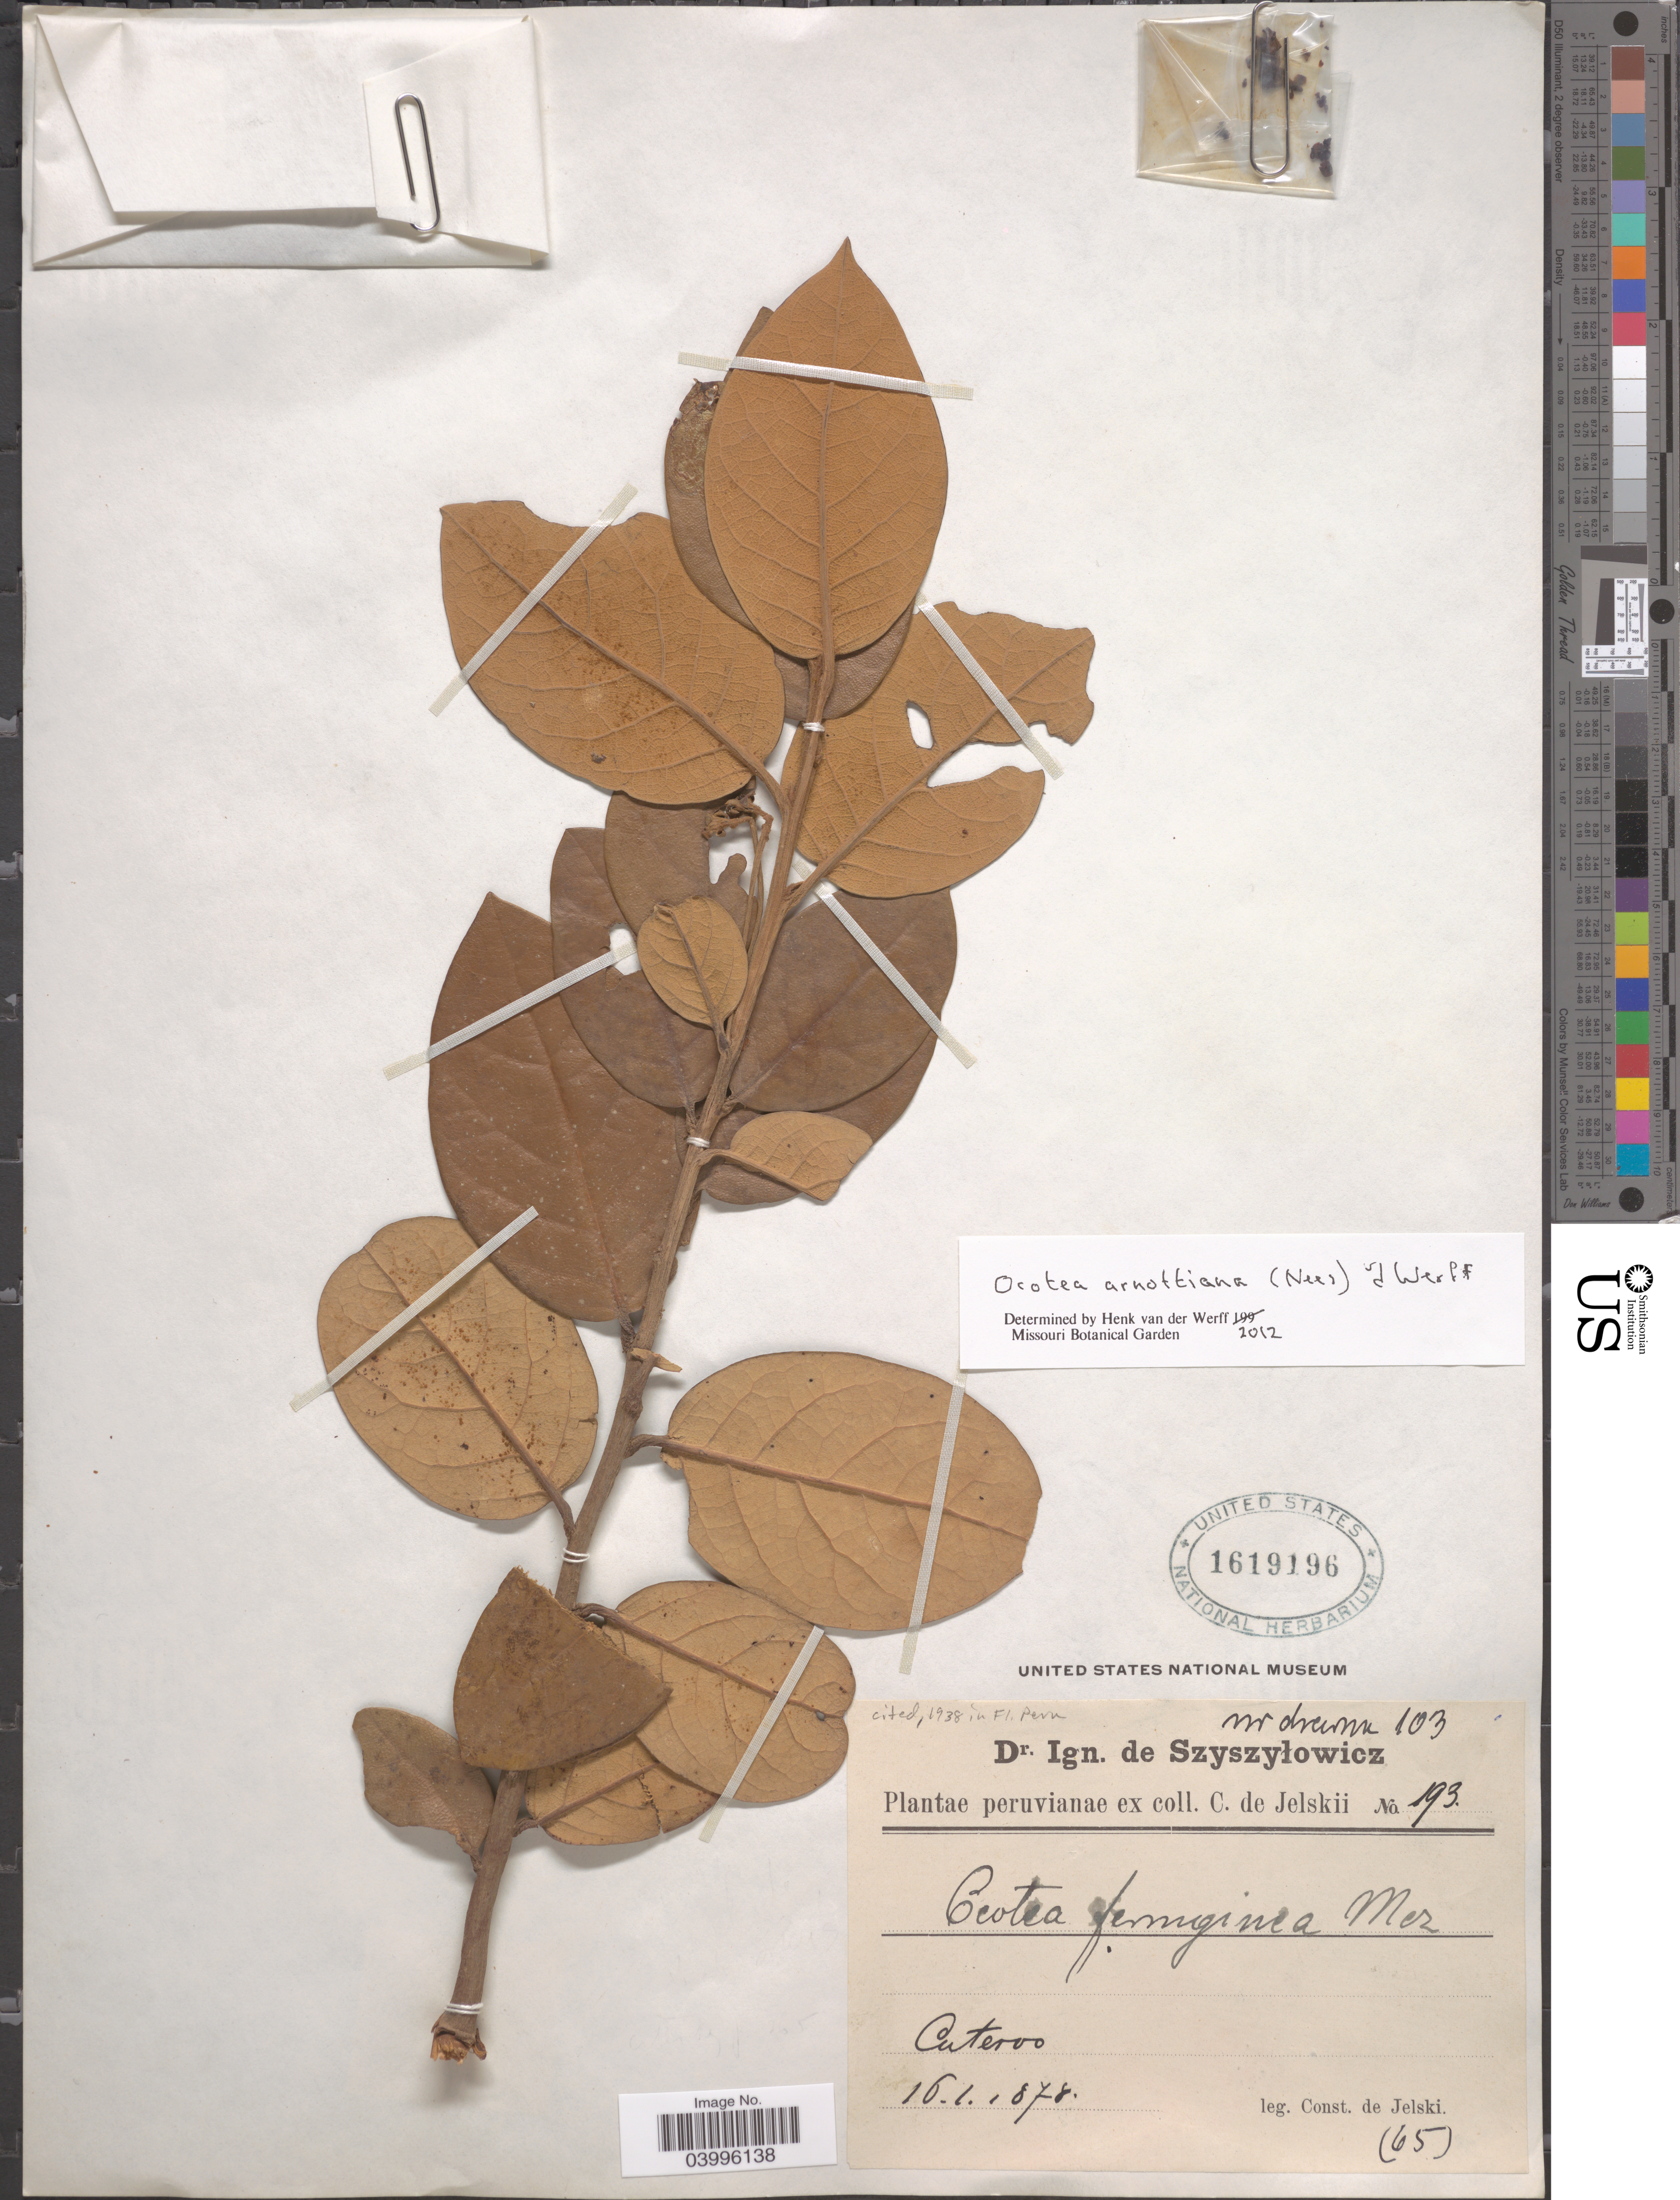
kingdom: Plantae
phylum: Tracheophyta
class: Magnoliopsida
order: Laurales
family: Lauraceae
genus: Ocotea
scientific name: Ocotea arnottiana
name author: (Nees) van der Werff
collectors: C. de Jelski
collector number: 193/(65)?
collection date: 1878-01-16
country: Peru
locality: Cutervo.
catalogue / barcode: US 1619196